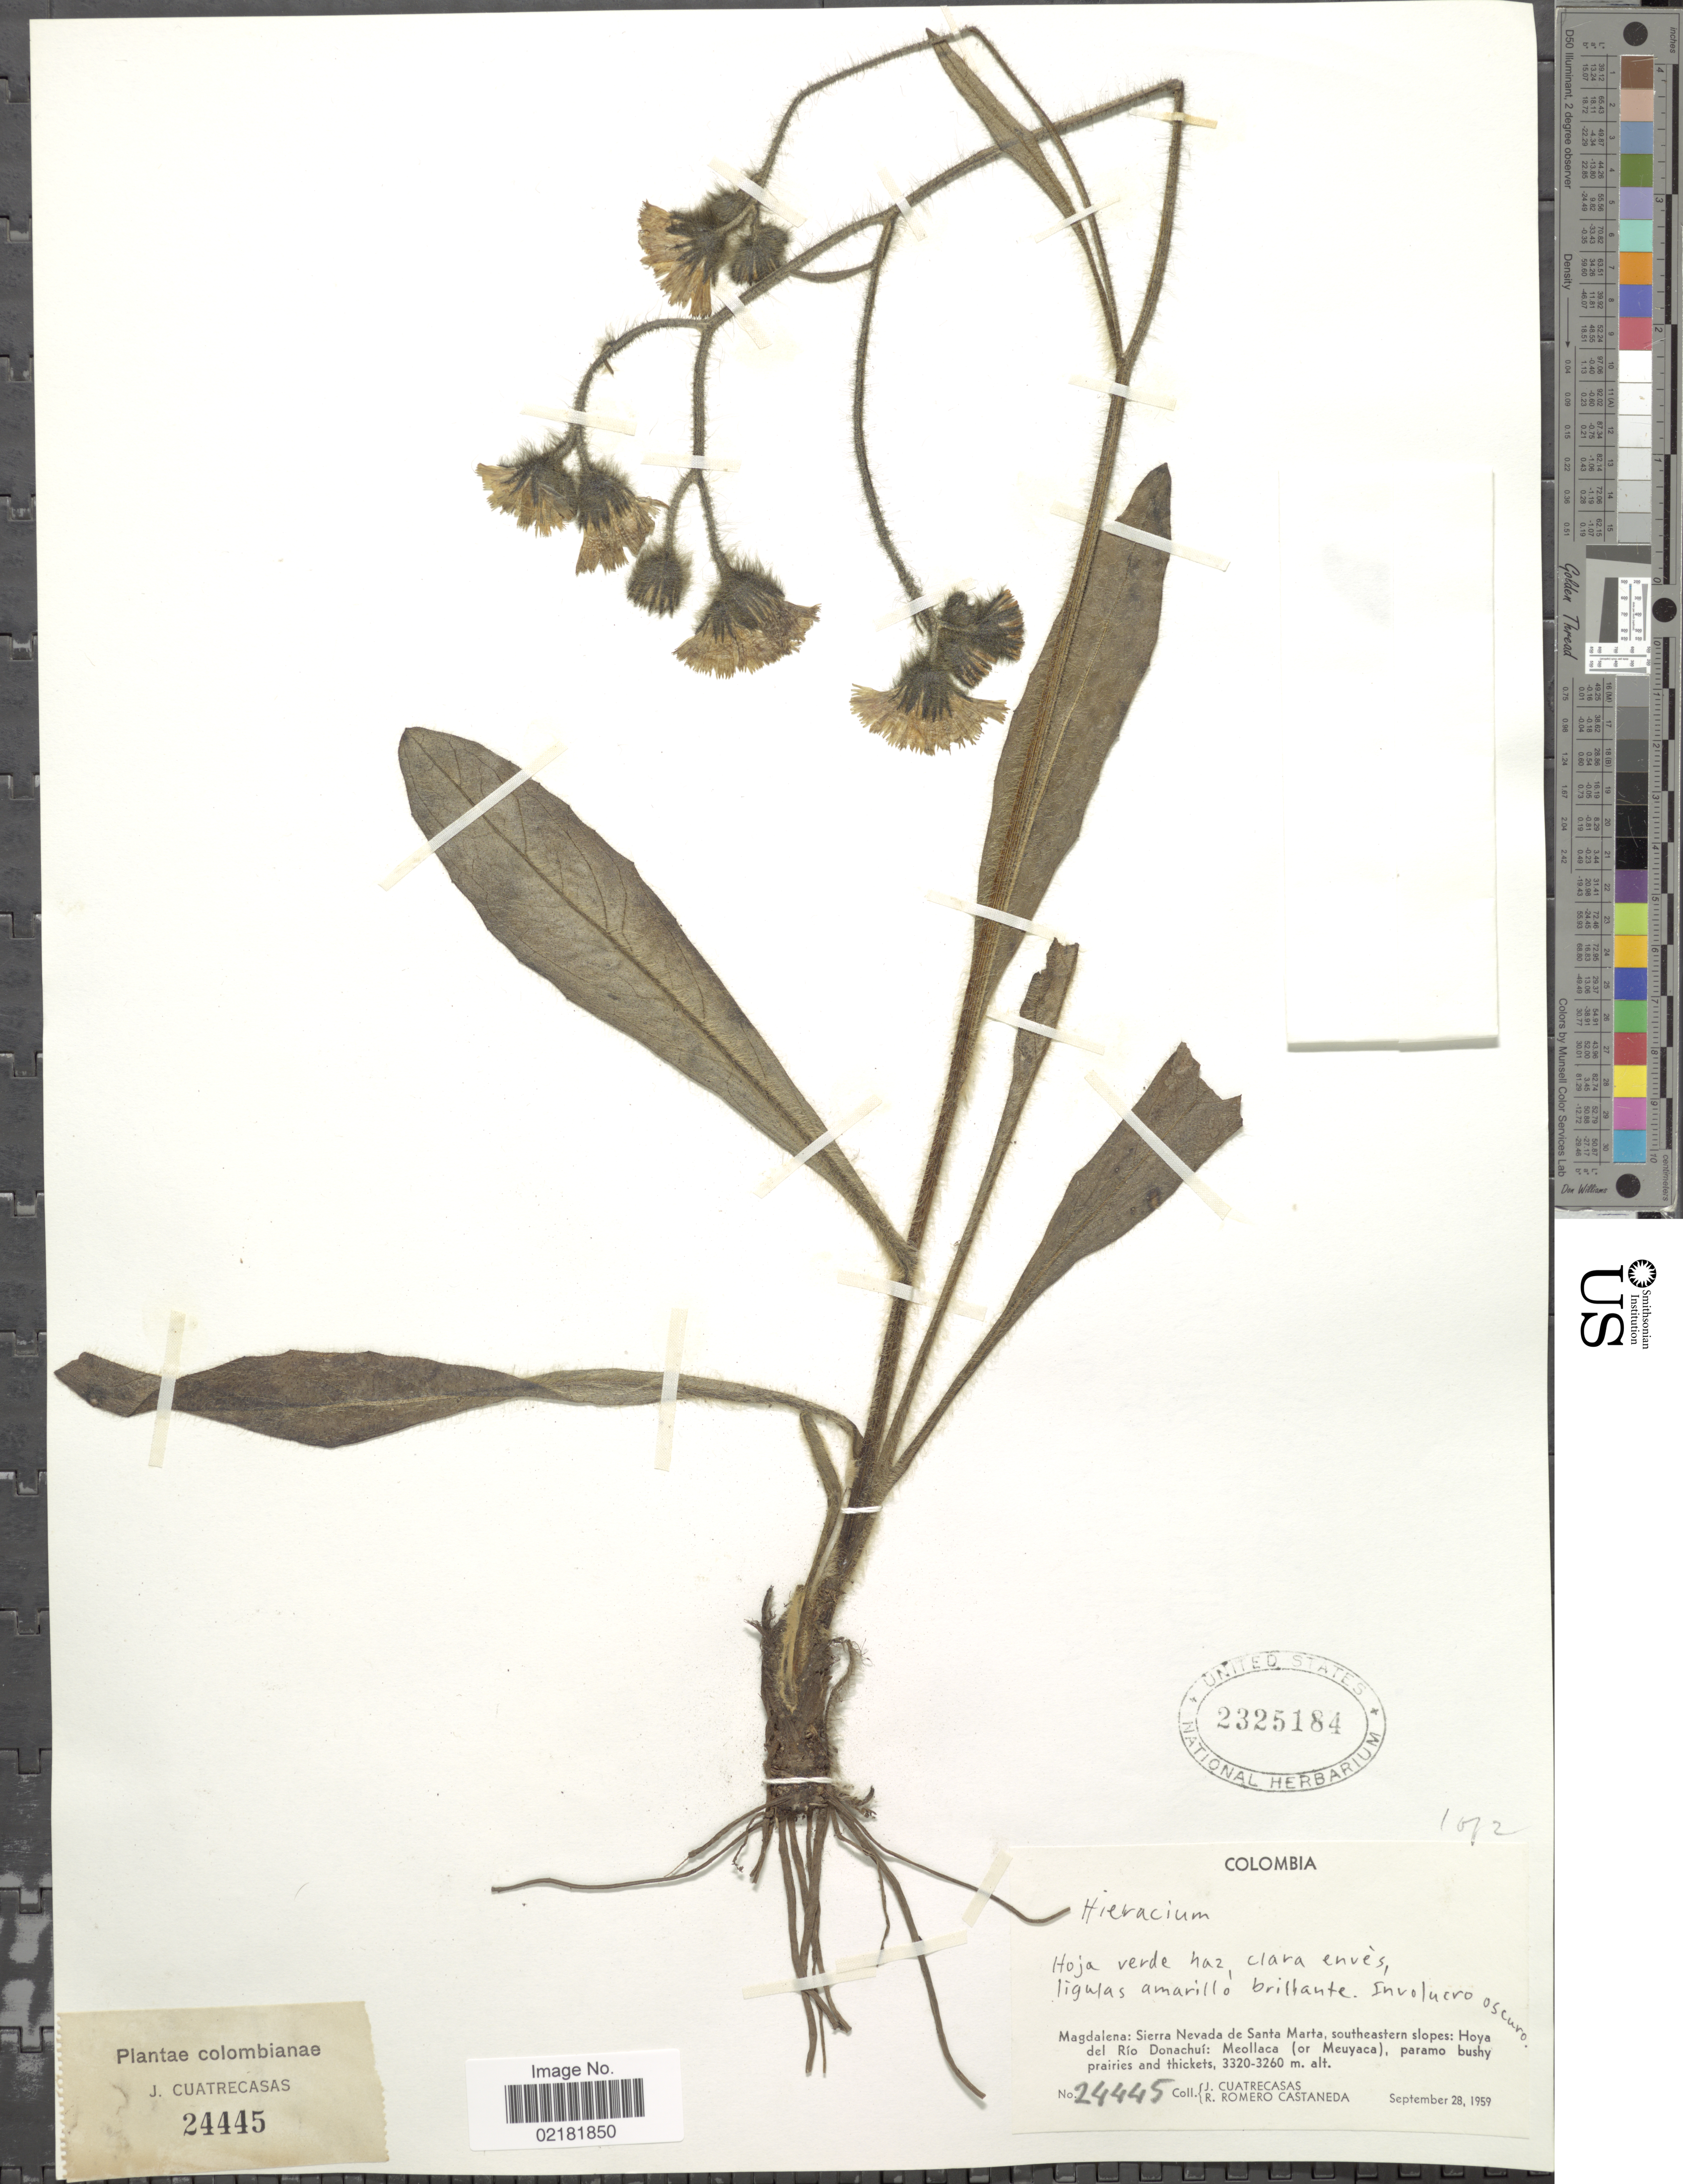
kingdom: Plantae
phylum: Tracheophyta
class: Magnoliopsida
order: Asterales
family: Asteraceae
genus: Hieracium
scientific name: Hieracium repandulare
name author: Druce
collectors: J. Cuatrecasas & R. Romero Castañeda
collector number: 24445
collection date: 1959-09-28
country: Colombia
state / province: Magdalena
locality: Sierra Nevada de Santa Marta, southeastern slopes: Hoya del Rio Donachui: Meollaca (or Meuyaca), paramo bushy prairies and thickets.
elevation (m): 3260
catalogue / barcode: US 2325184